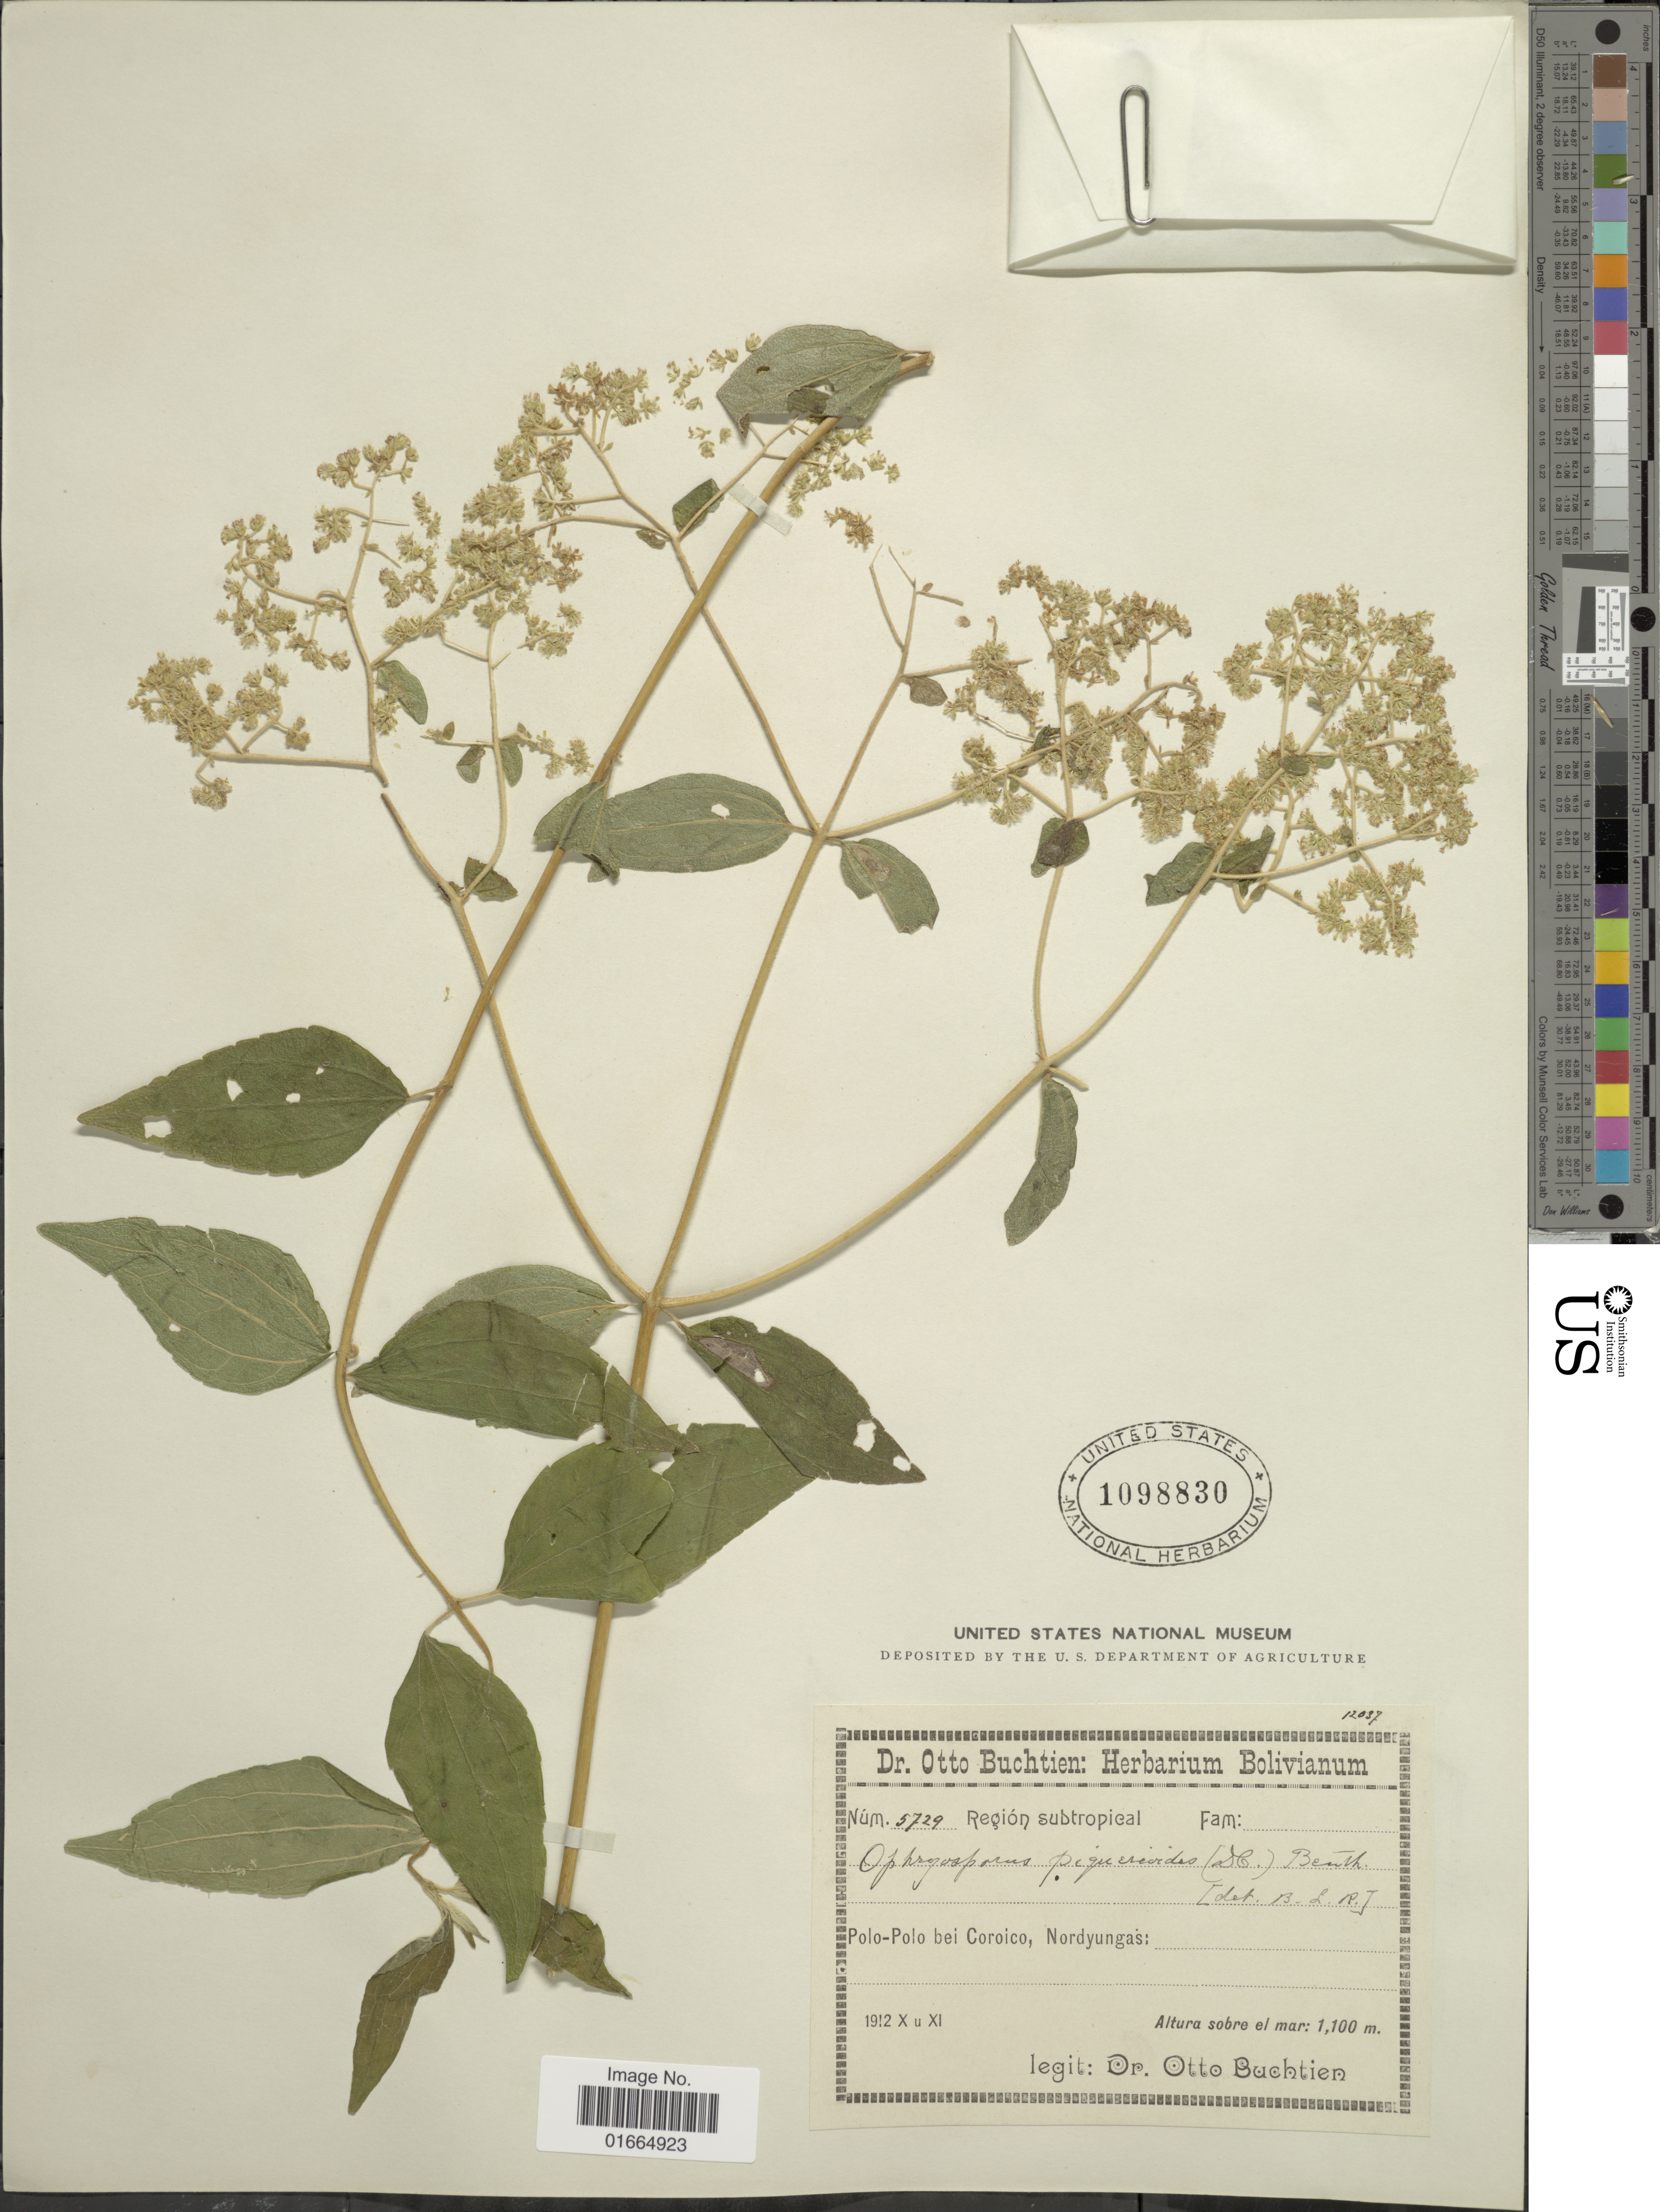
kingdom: Plantae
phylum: Tracheophyta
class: Magnoliopsida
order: Asterales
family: Asteraceae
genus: Ophryosporus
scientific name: Ophryosporus piquerioides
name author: (DC.) Benth. ex Baker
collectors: O. Buchtien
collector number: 5729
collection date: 1912-10/1912-11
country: Bolivia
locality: Región subtropical. Polo-Polo bei Coroico, Nordyungas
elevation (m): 1100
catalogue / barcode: US 1098830